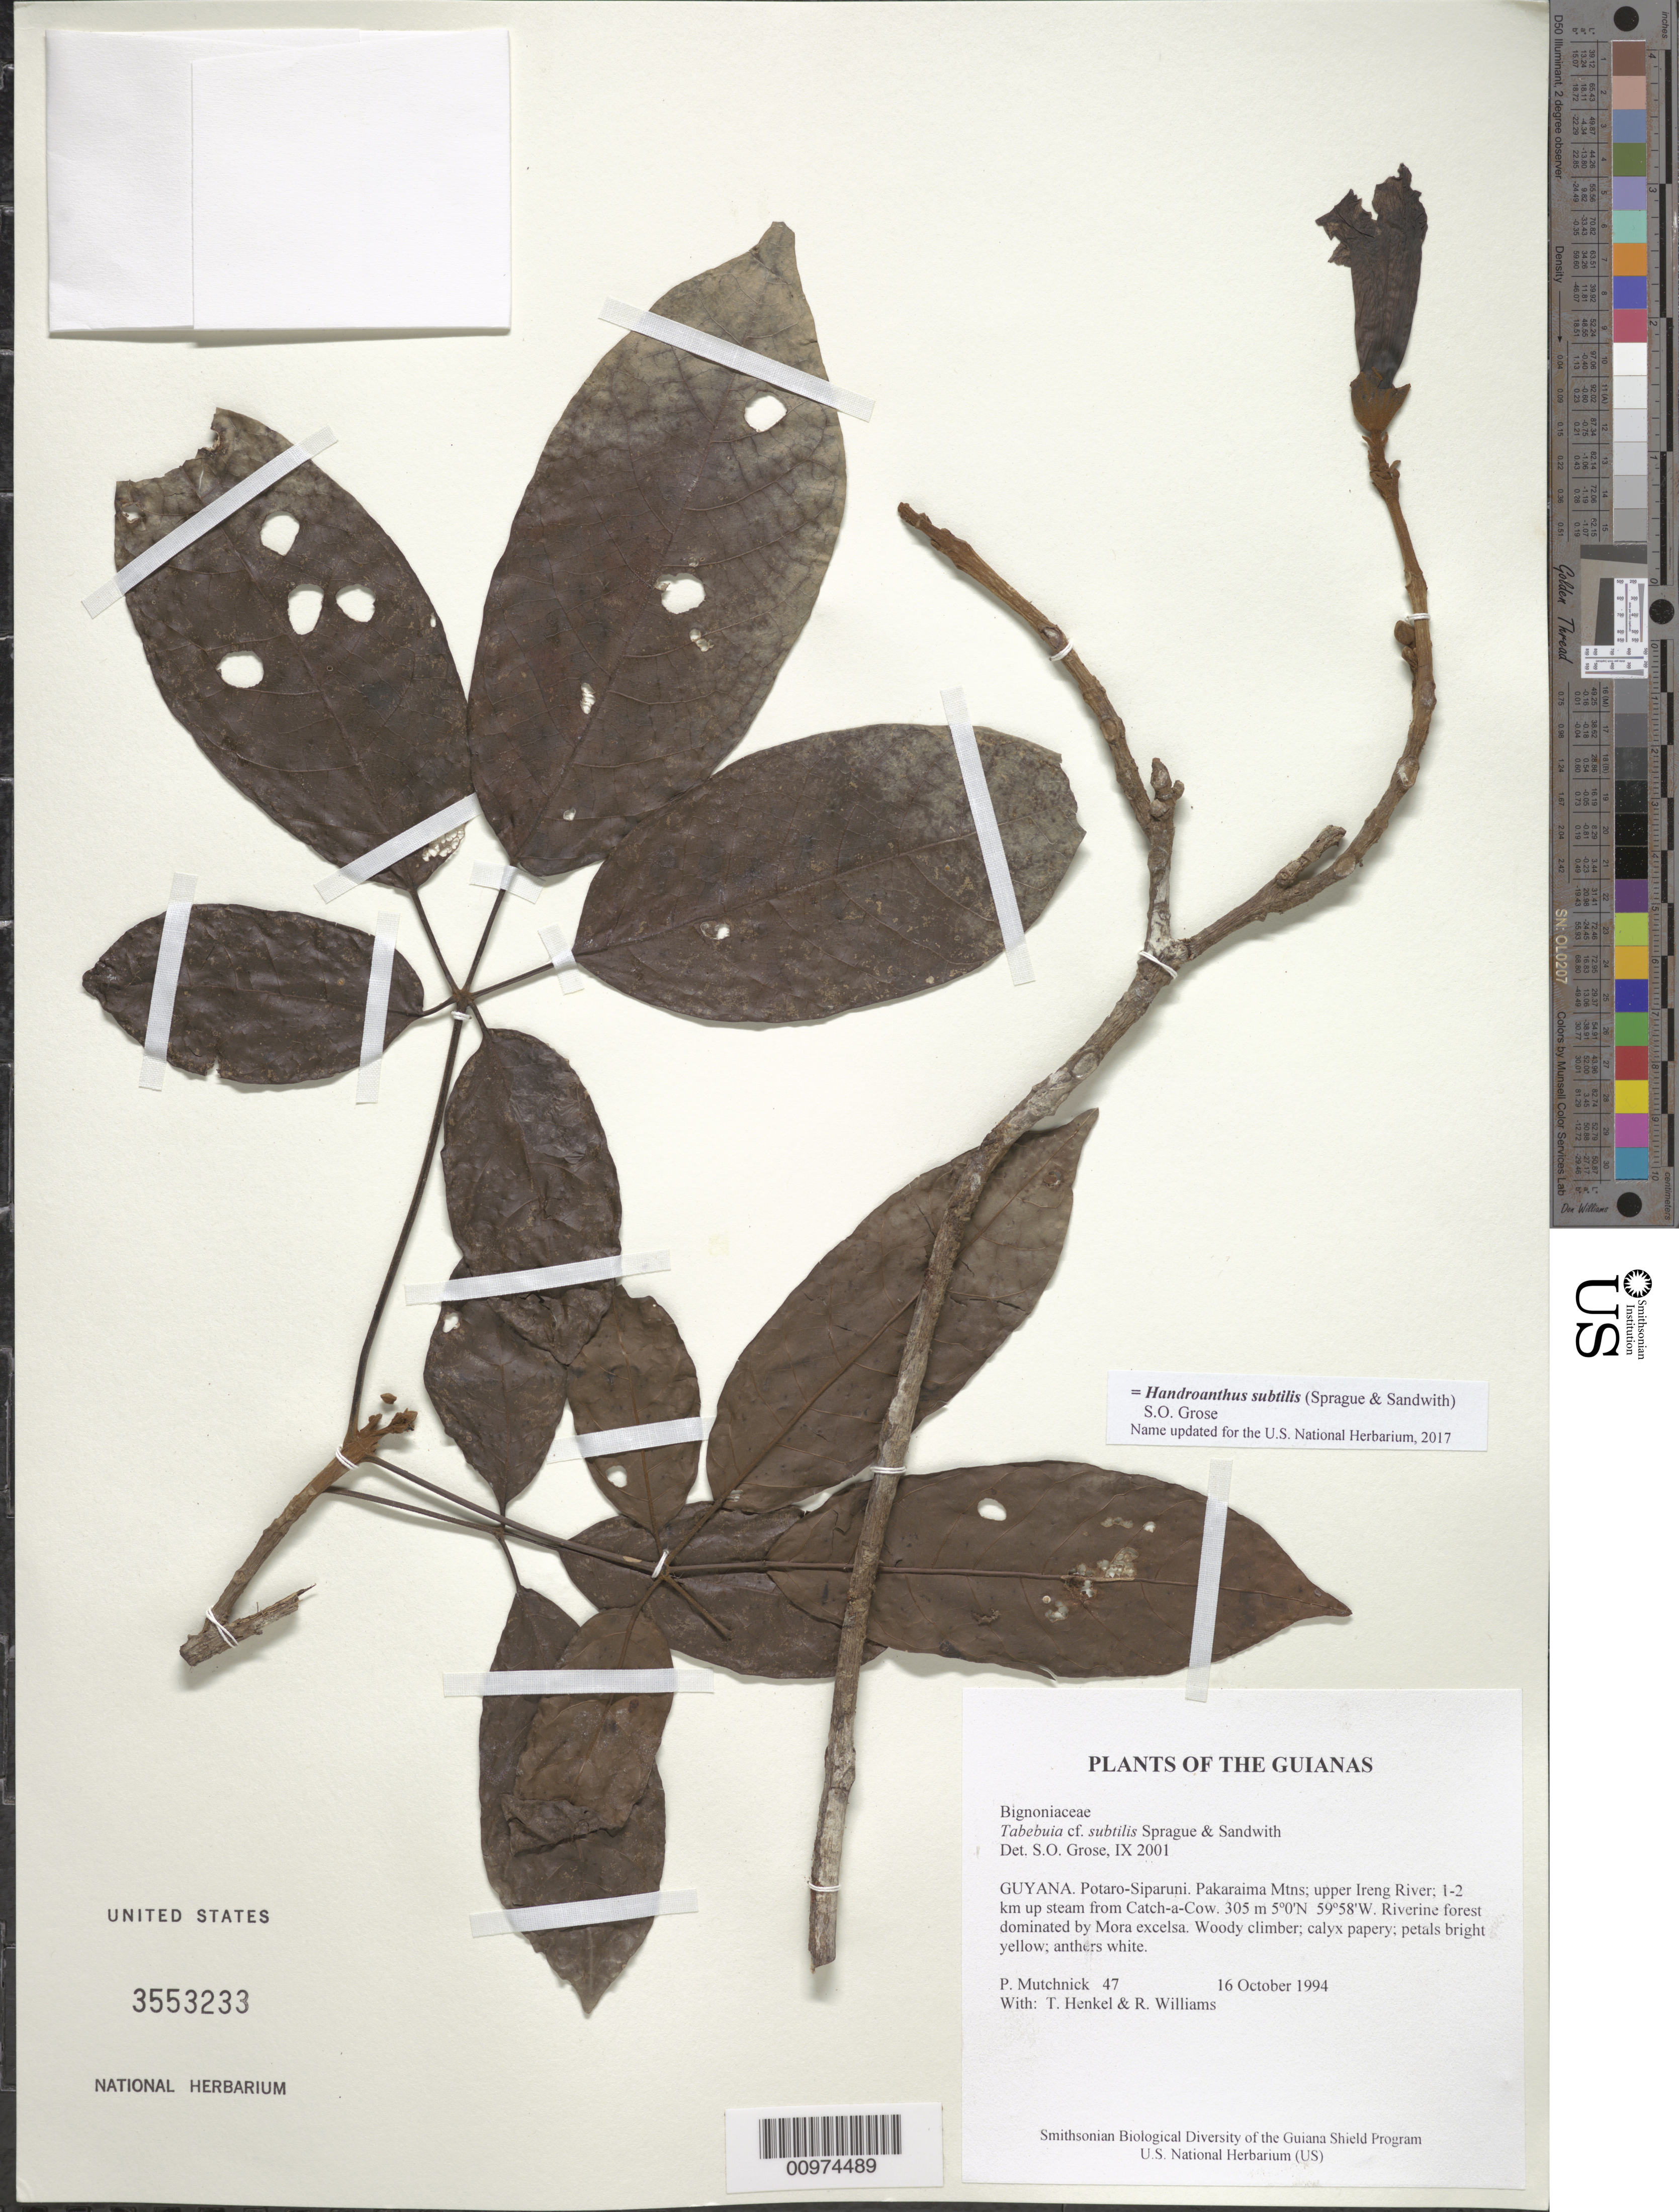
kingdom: Plantae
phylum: Tracheophyta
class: Magnoliopsida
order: Lamiales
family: Bignoniaceae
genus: Handroanthus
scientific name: Handroanthus subtilis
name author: (Sprague & Sandwith) S.O. Grose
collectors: P. Mutchnick, T. Henkel & R. Williams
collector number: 47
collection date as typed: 16 October 1994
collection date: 1994-10-16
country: Guyana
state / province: Potaro-Siparuni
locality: Pakaraima Mtns; upper Ireng River; 1-2 km up stream from Catch-a-Cow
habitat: Riverine forest dominated by Mora excelsa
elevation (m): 305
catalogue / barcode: US 3553233